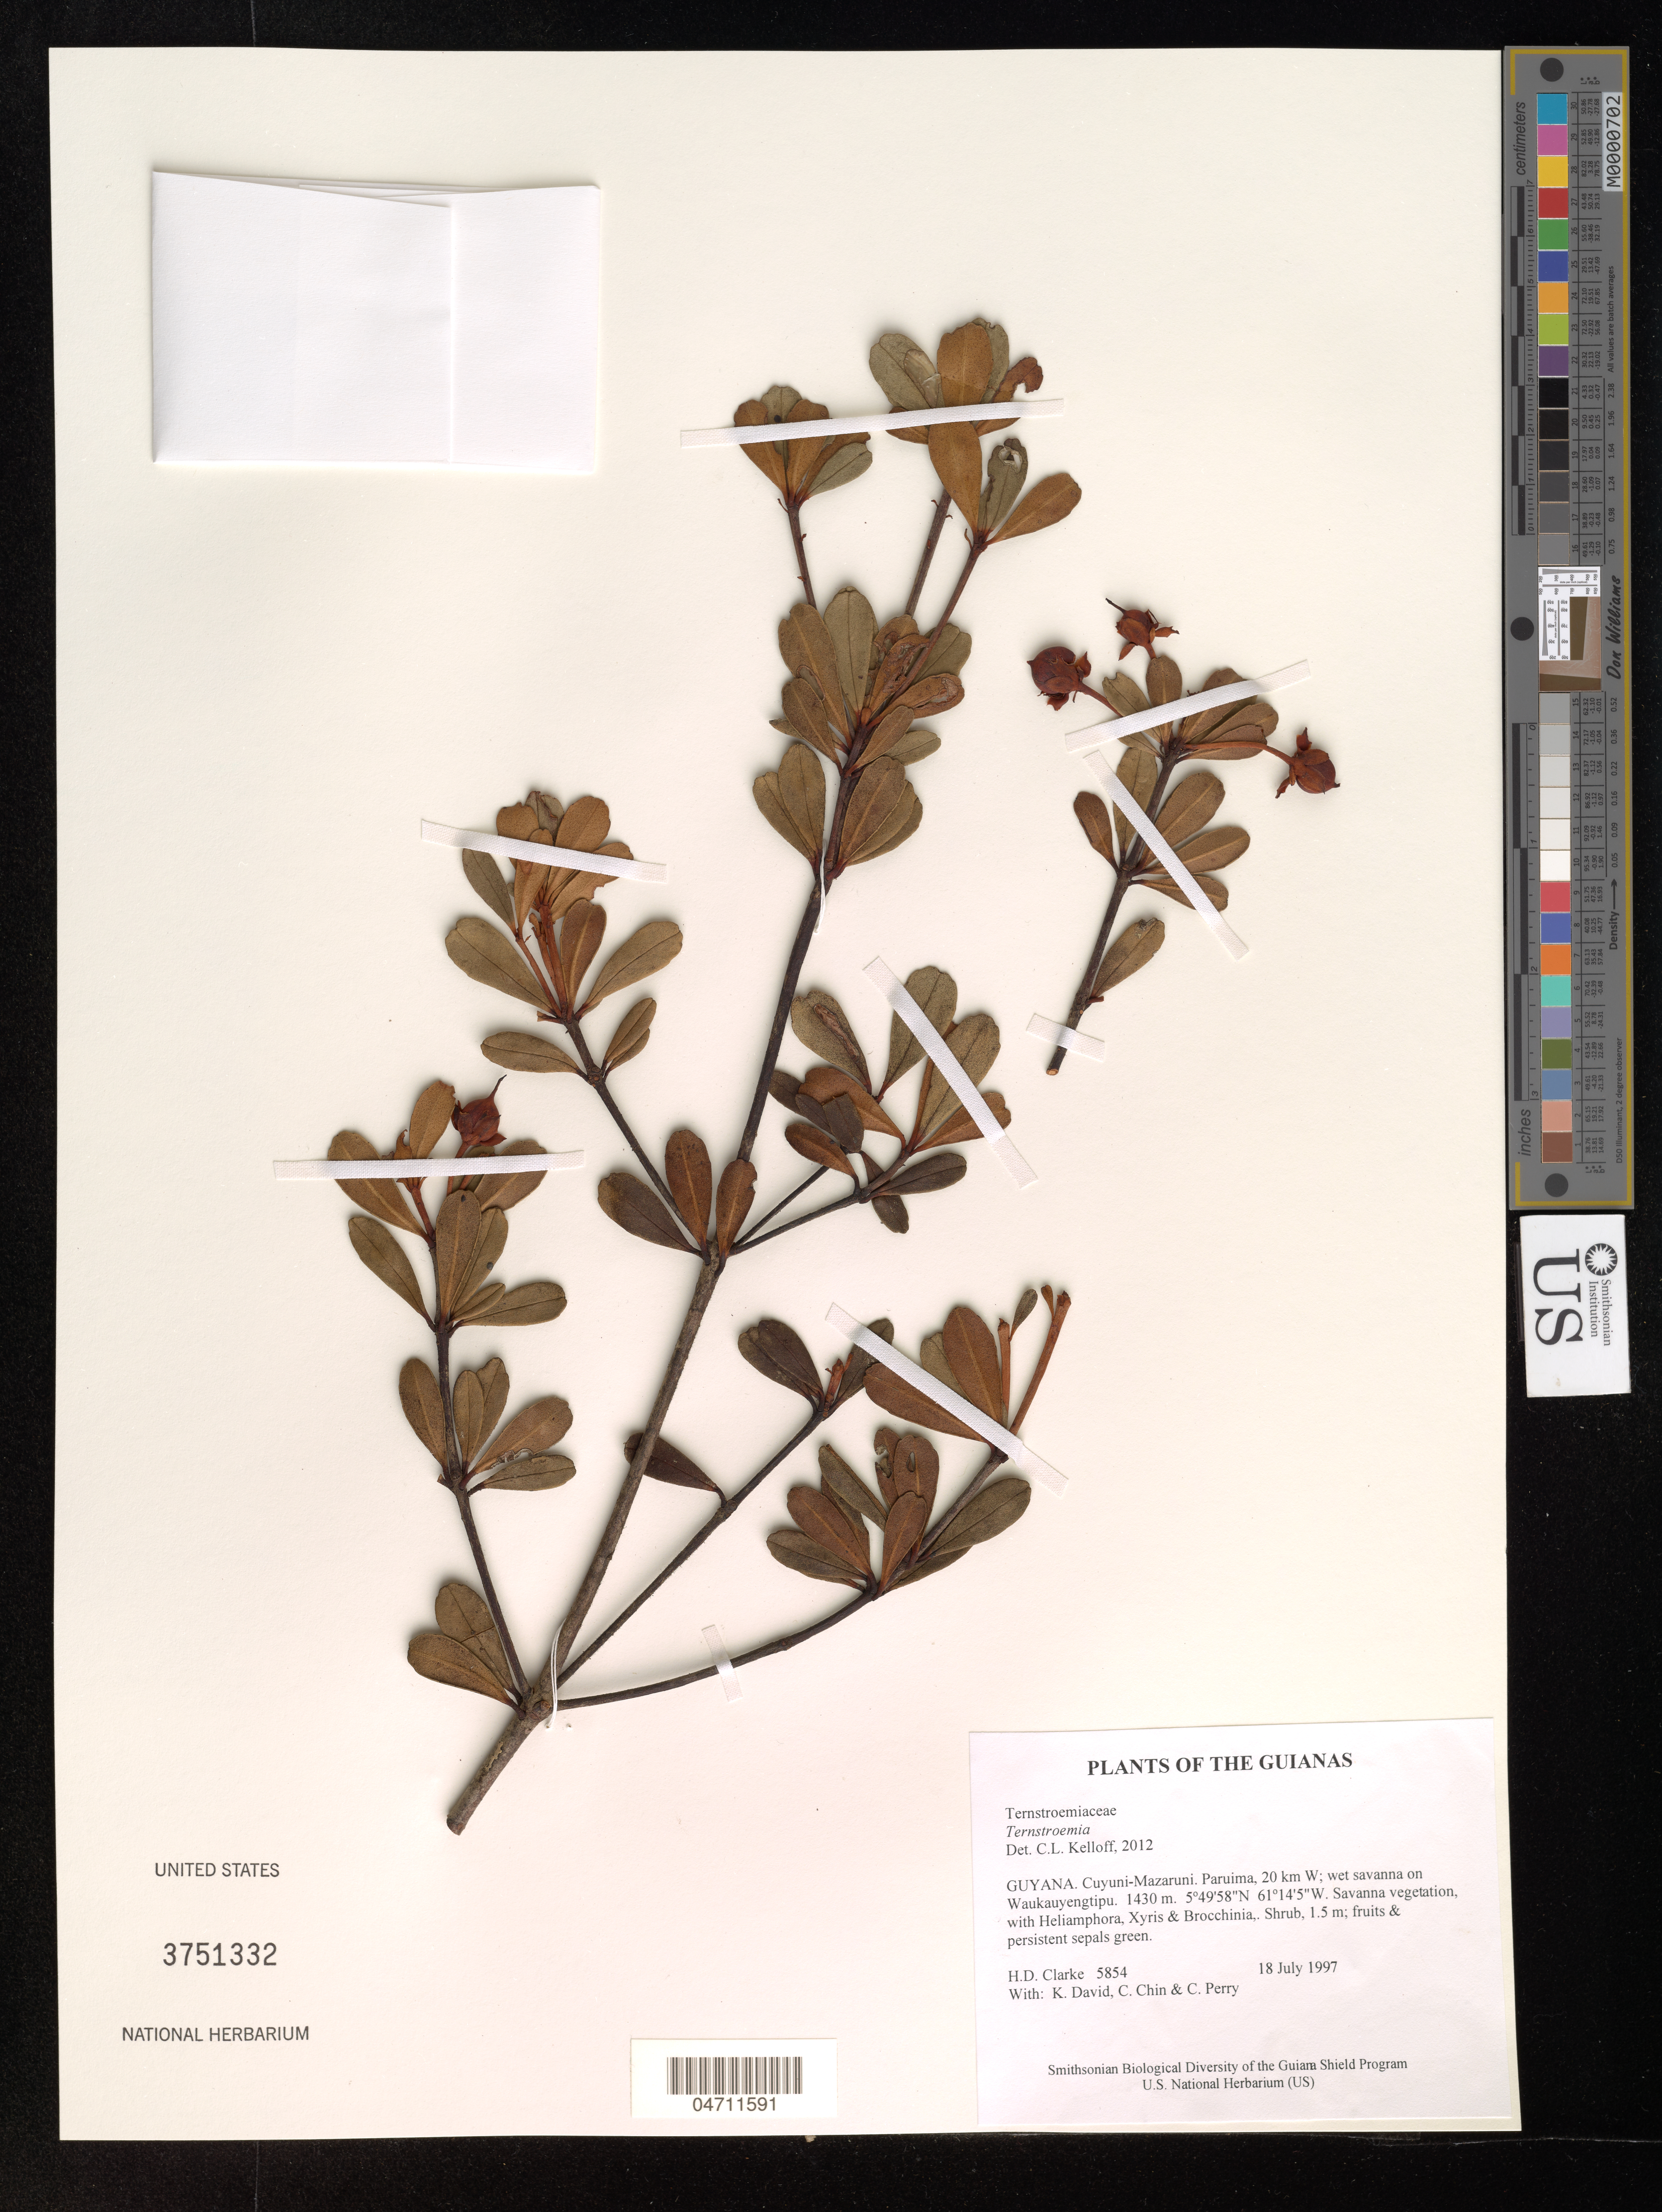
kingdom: Plantae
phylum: Tracheophyta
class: Magnoliopsida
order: Ericales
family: Pentaphylacaceae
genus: Ternstroemia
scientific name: Ternstroemia sp.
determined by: Kelloff, Carol L., (US), Smithsonian Institution - National Museum of Natural History (UNITED STATES)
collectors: H. D. Clarke, K. David, C. Chin & C. Perry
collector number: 5854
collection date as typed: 18 July 1997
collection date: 1997-07-18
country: Guyana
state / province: Cuyuni-Mazaruni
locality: Paruima, 20 km W; wet savanna on Waukauyengtipu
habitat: Savanna vegetation, with Heliamphora, Xyris & Brocchinia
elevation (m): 1430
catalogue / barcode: US 3751332